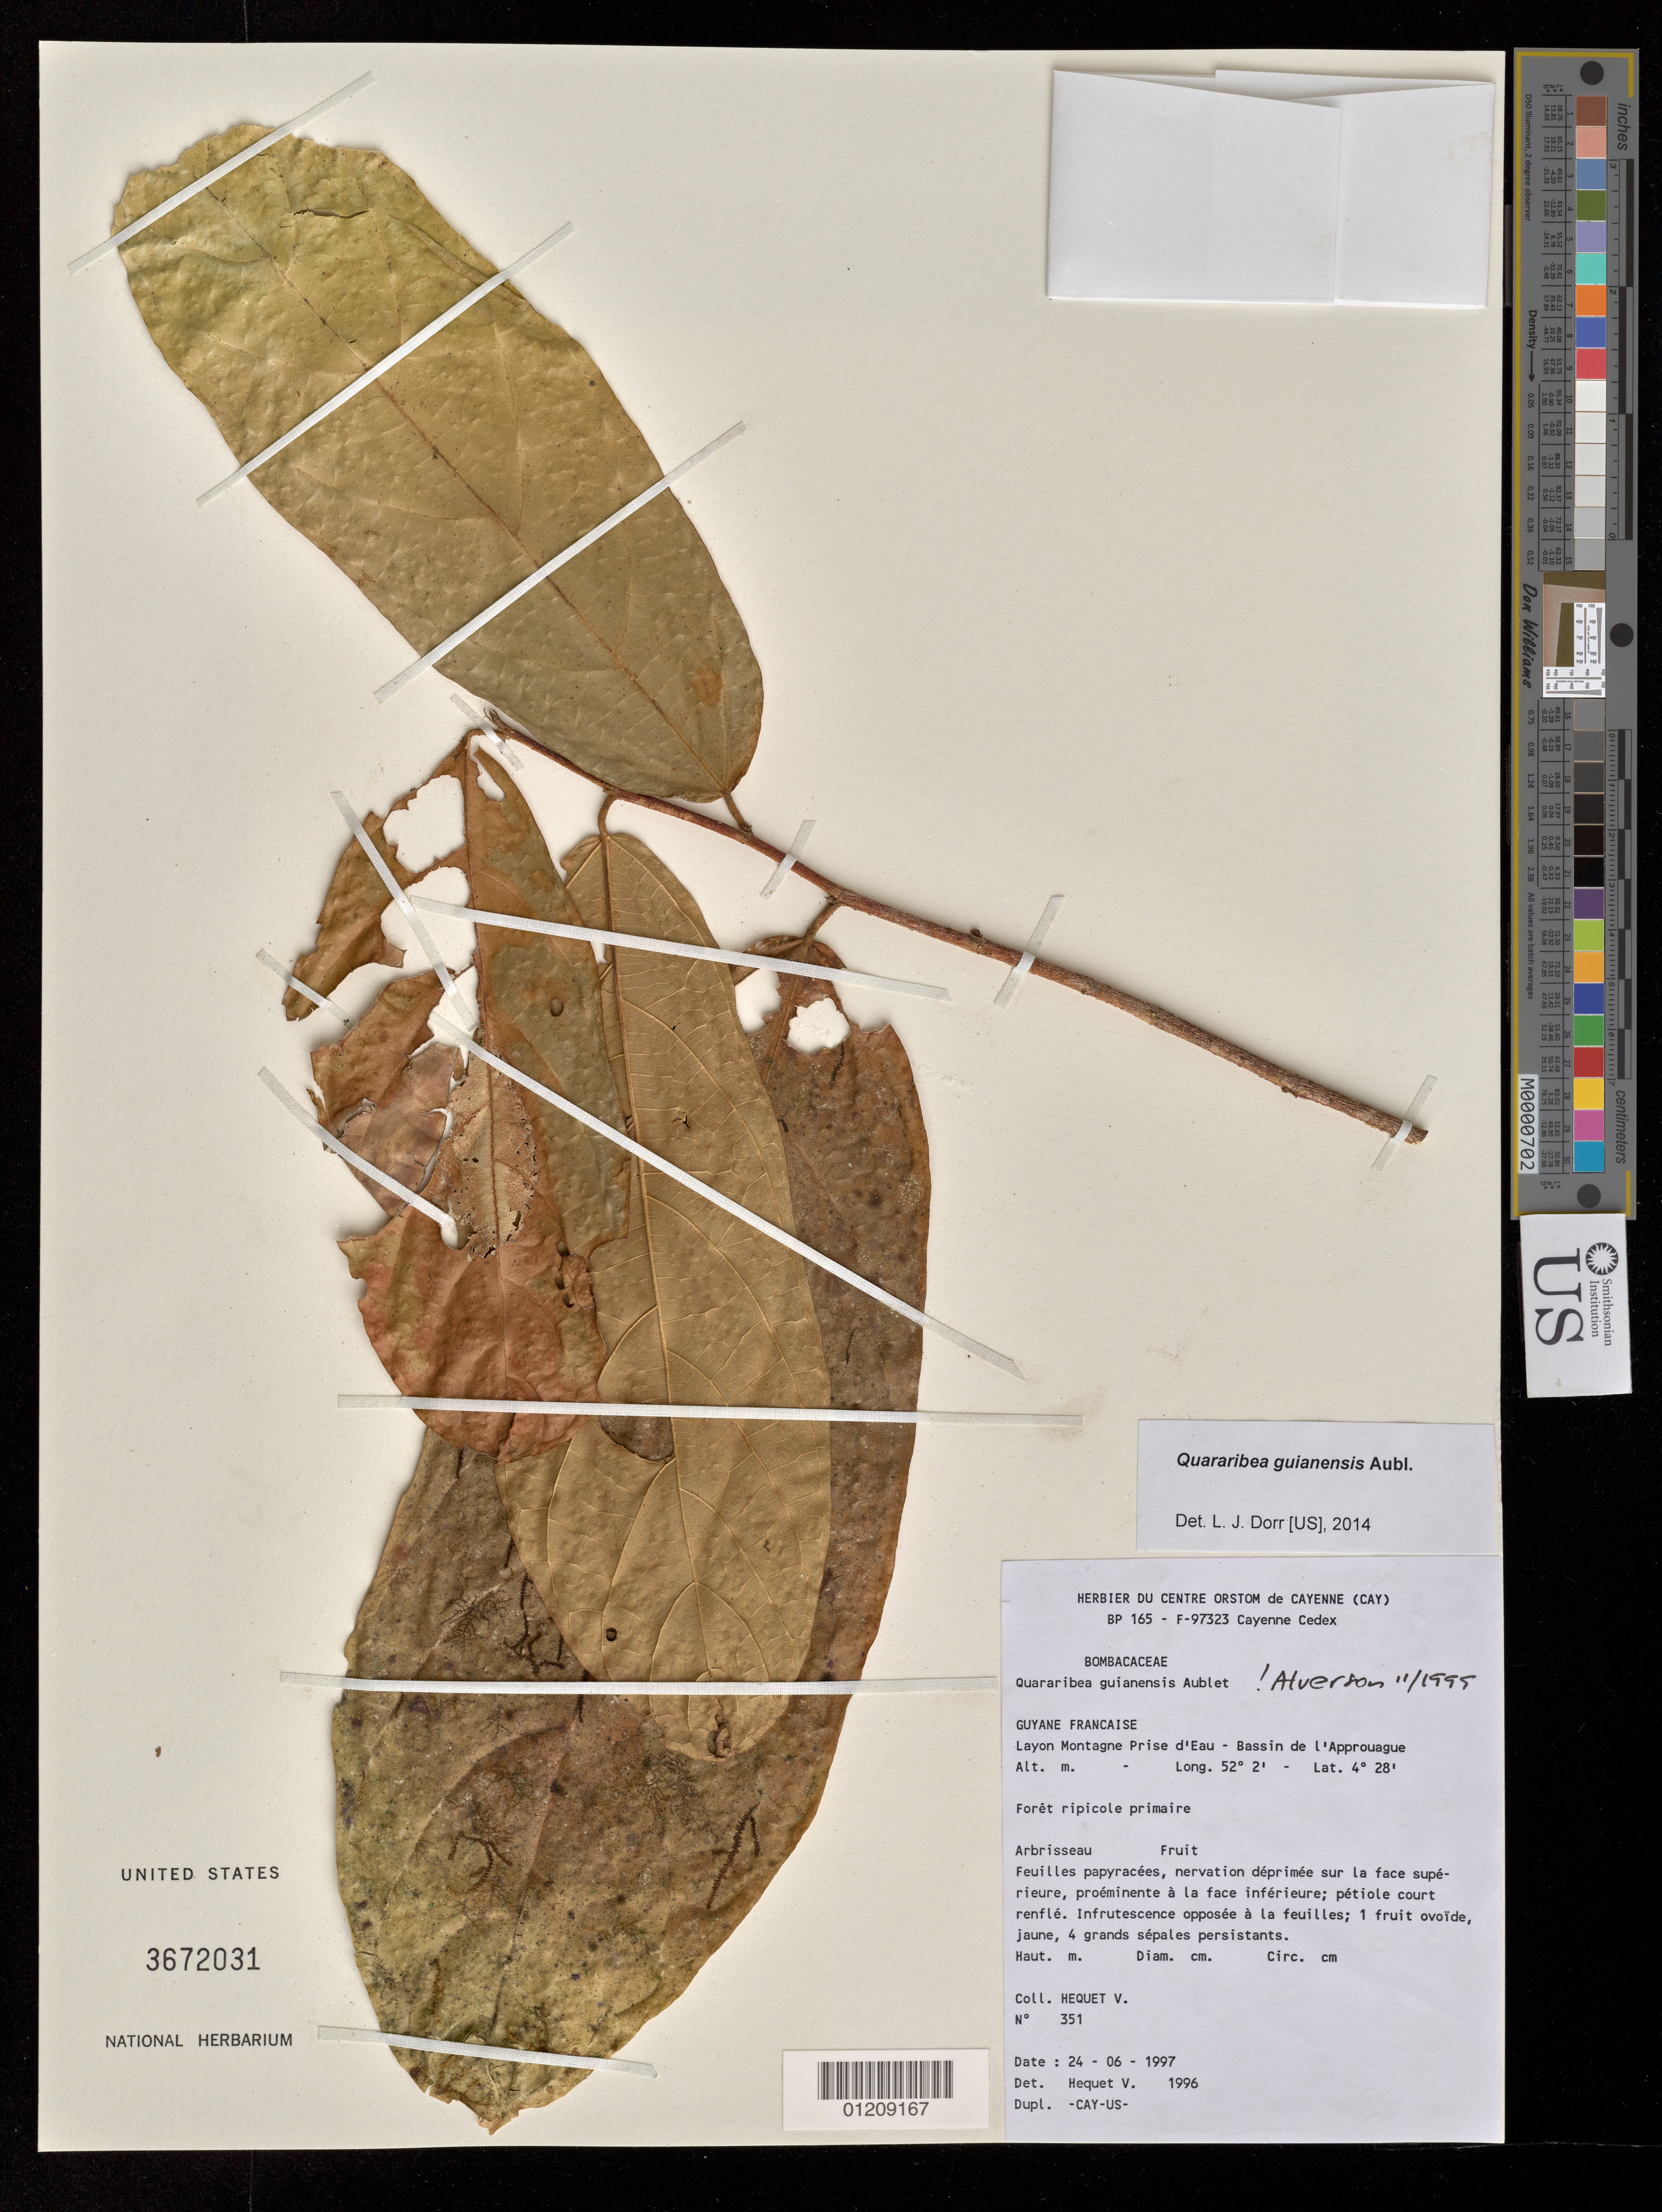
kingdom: Plantae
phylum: Tracheophyta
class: Magnoliopsida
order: Malvales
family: Malvaceae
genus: Quararibea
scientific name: Quararibea guianensis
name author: Aubl.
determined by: Dorr, L. J., (BOT), Smithsonian Institution - National Museum of Natural History (UNITED STATES)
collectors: V. Hequet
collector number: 351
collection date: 1997-06-24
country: French Guiana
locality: Layon Montagne Prise d'Eau - Bassin de l'Approuague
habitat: Foret ripicole primaire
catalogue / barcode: US 3672031